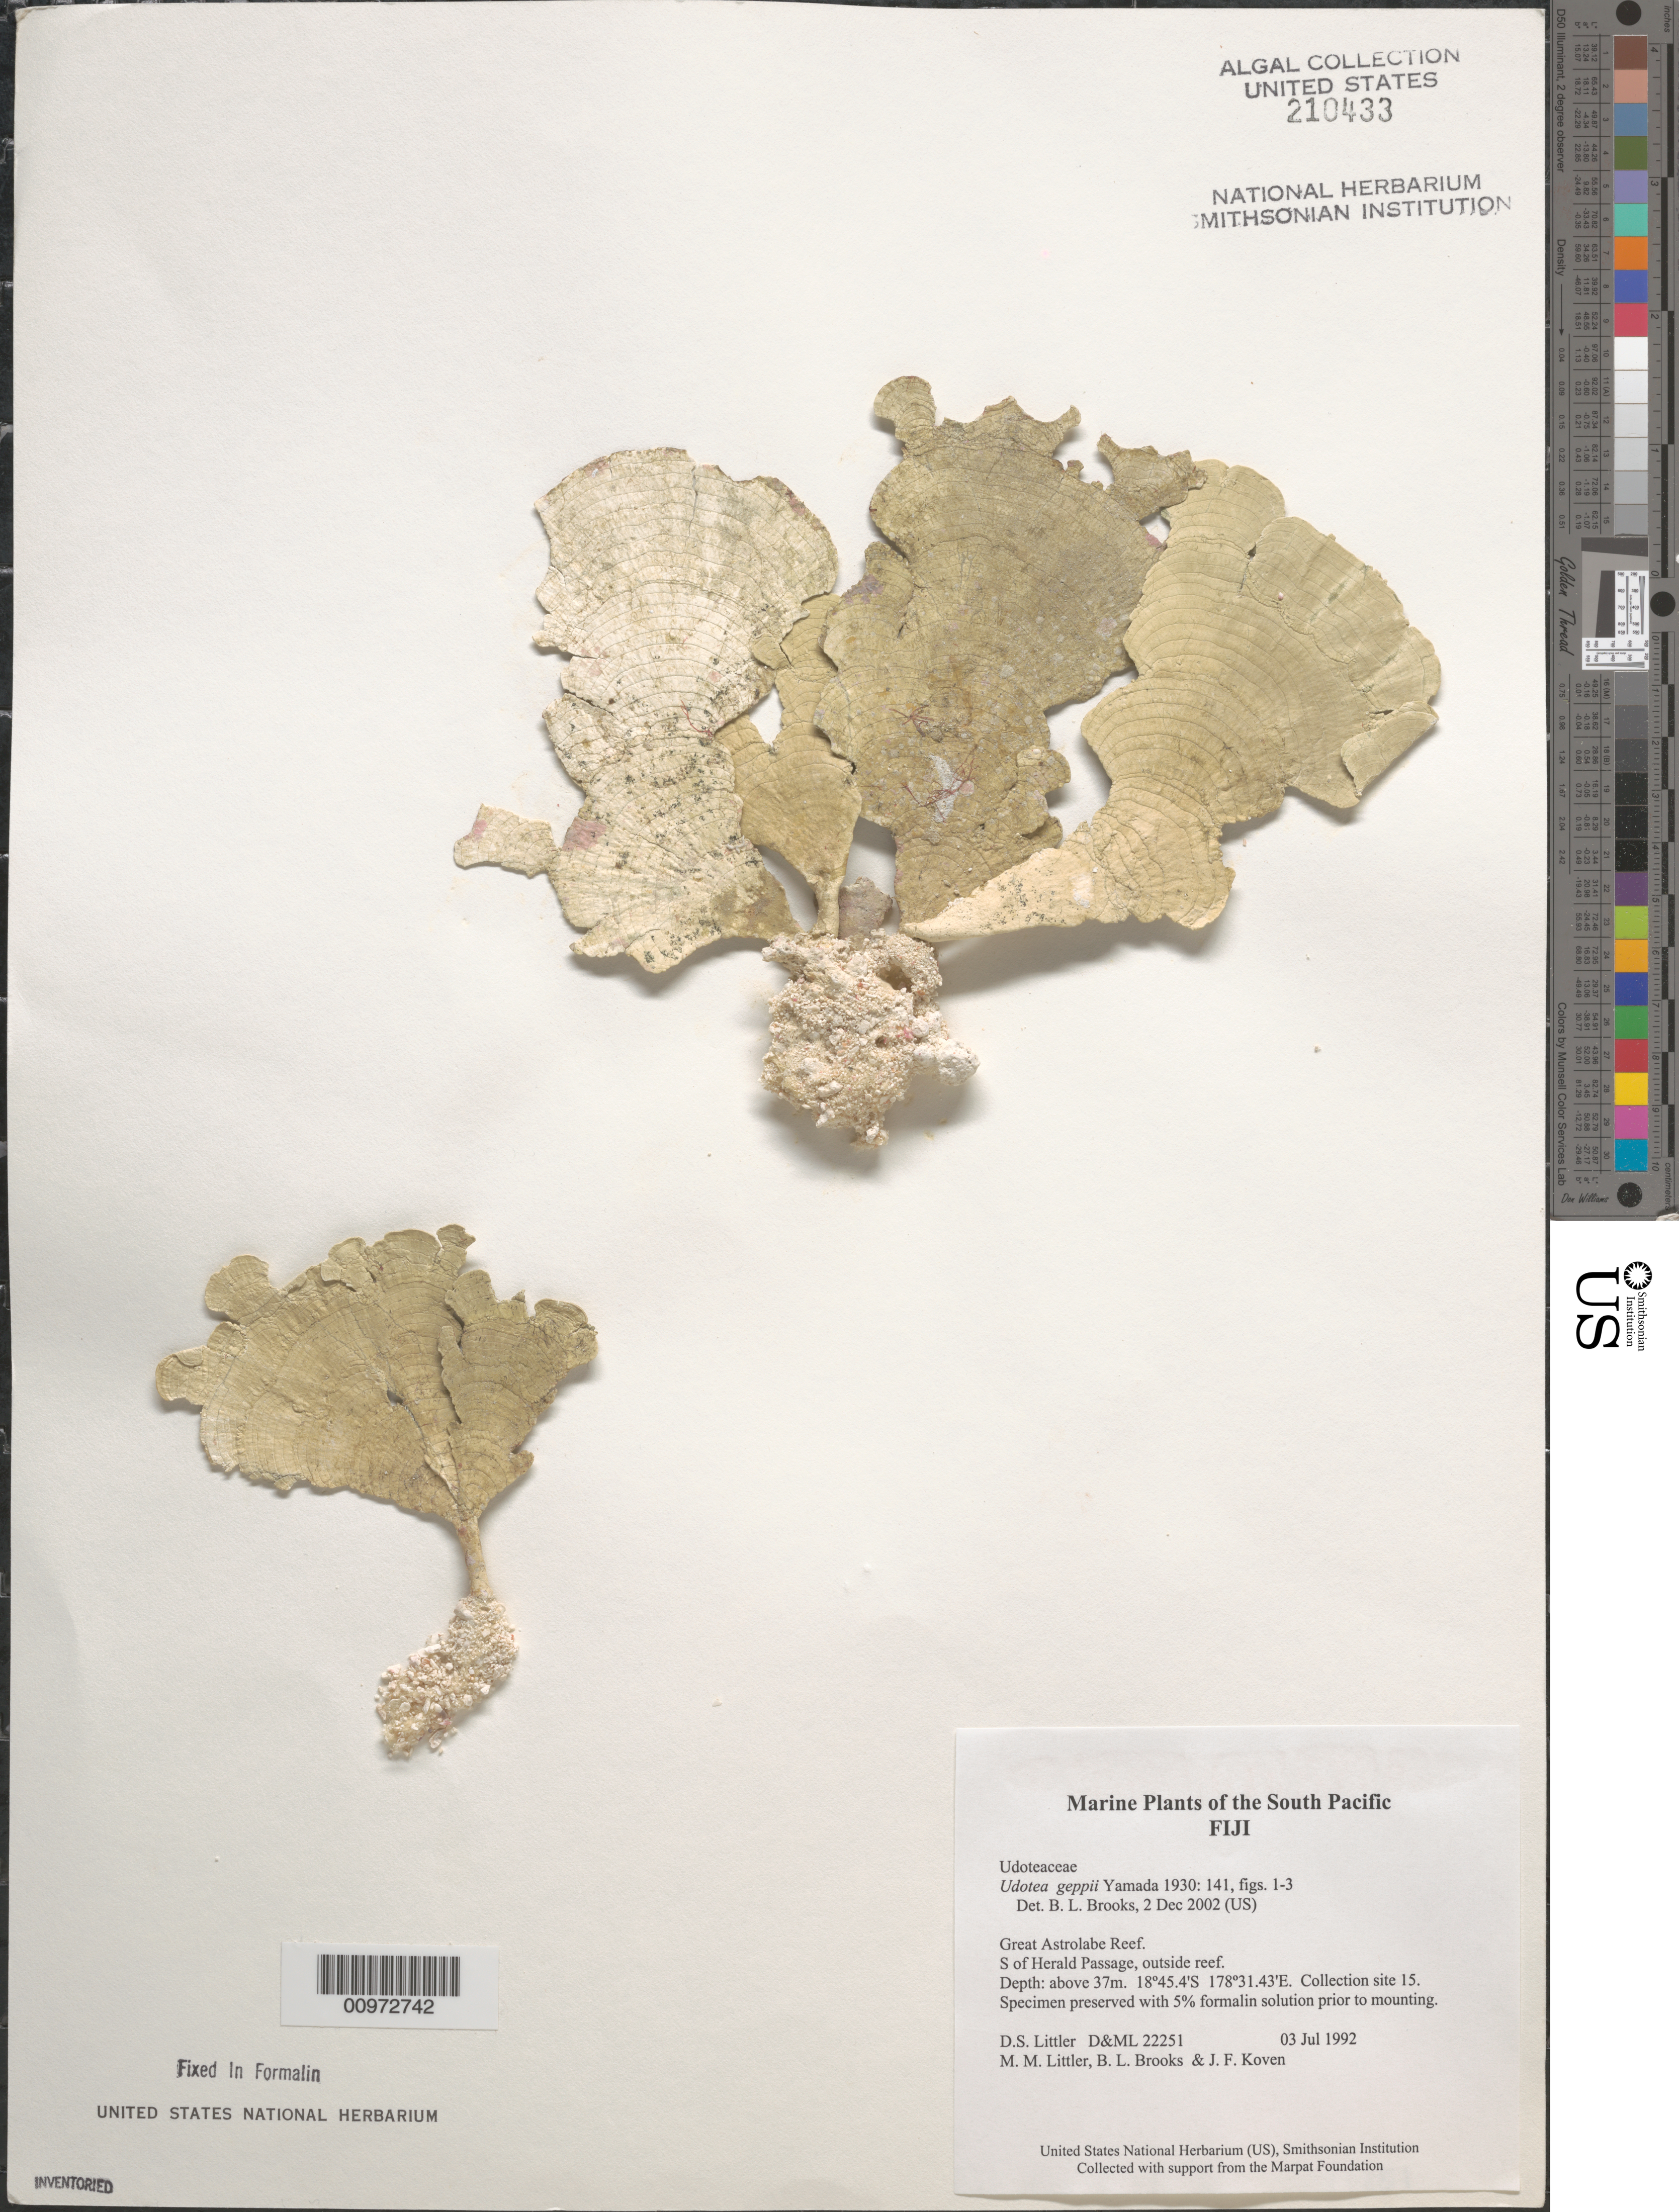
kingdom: Plantae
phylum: Chlorophyta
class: Ulvophyceae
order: Bryopsidales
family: Udoteaceae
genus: Udotea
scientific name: Udotea geppii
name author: A. Gepp & E. Gepp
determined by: Brooks, B. L., (BOT), Smithsonian Institution - National Museum of Natural History (UNITED STATES)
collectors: D. S. Littler, M. M. Littler, B. Brooks & J. Koven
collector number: D&ML 22251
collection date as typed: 03 Jul 1992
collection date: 1992-07-03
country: Fiji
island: Great Astrolabe Reef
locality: Great Astrolabe Reef, outside reef south of Herald Passage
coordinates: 18 45.4'S, 178 31.43'E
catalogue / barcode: US 210433